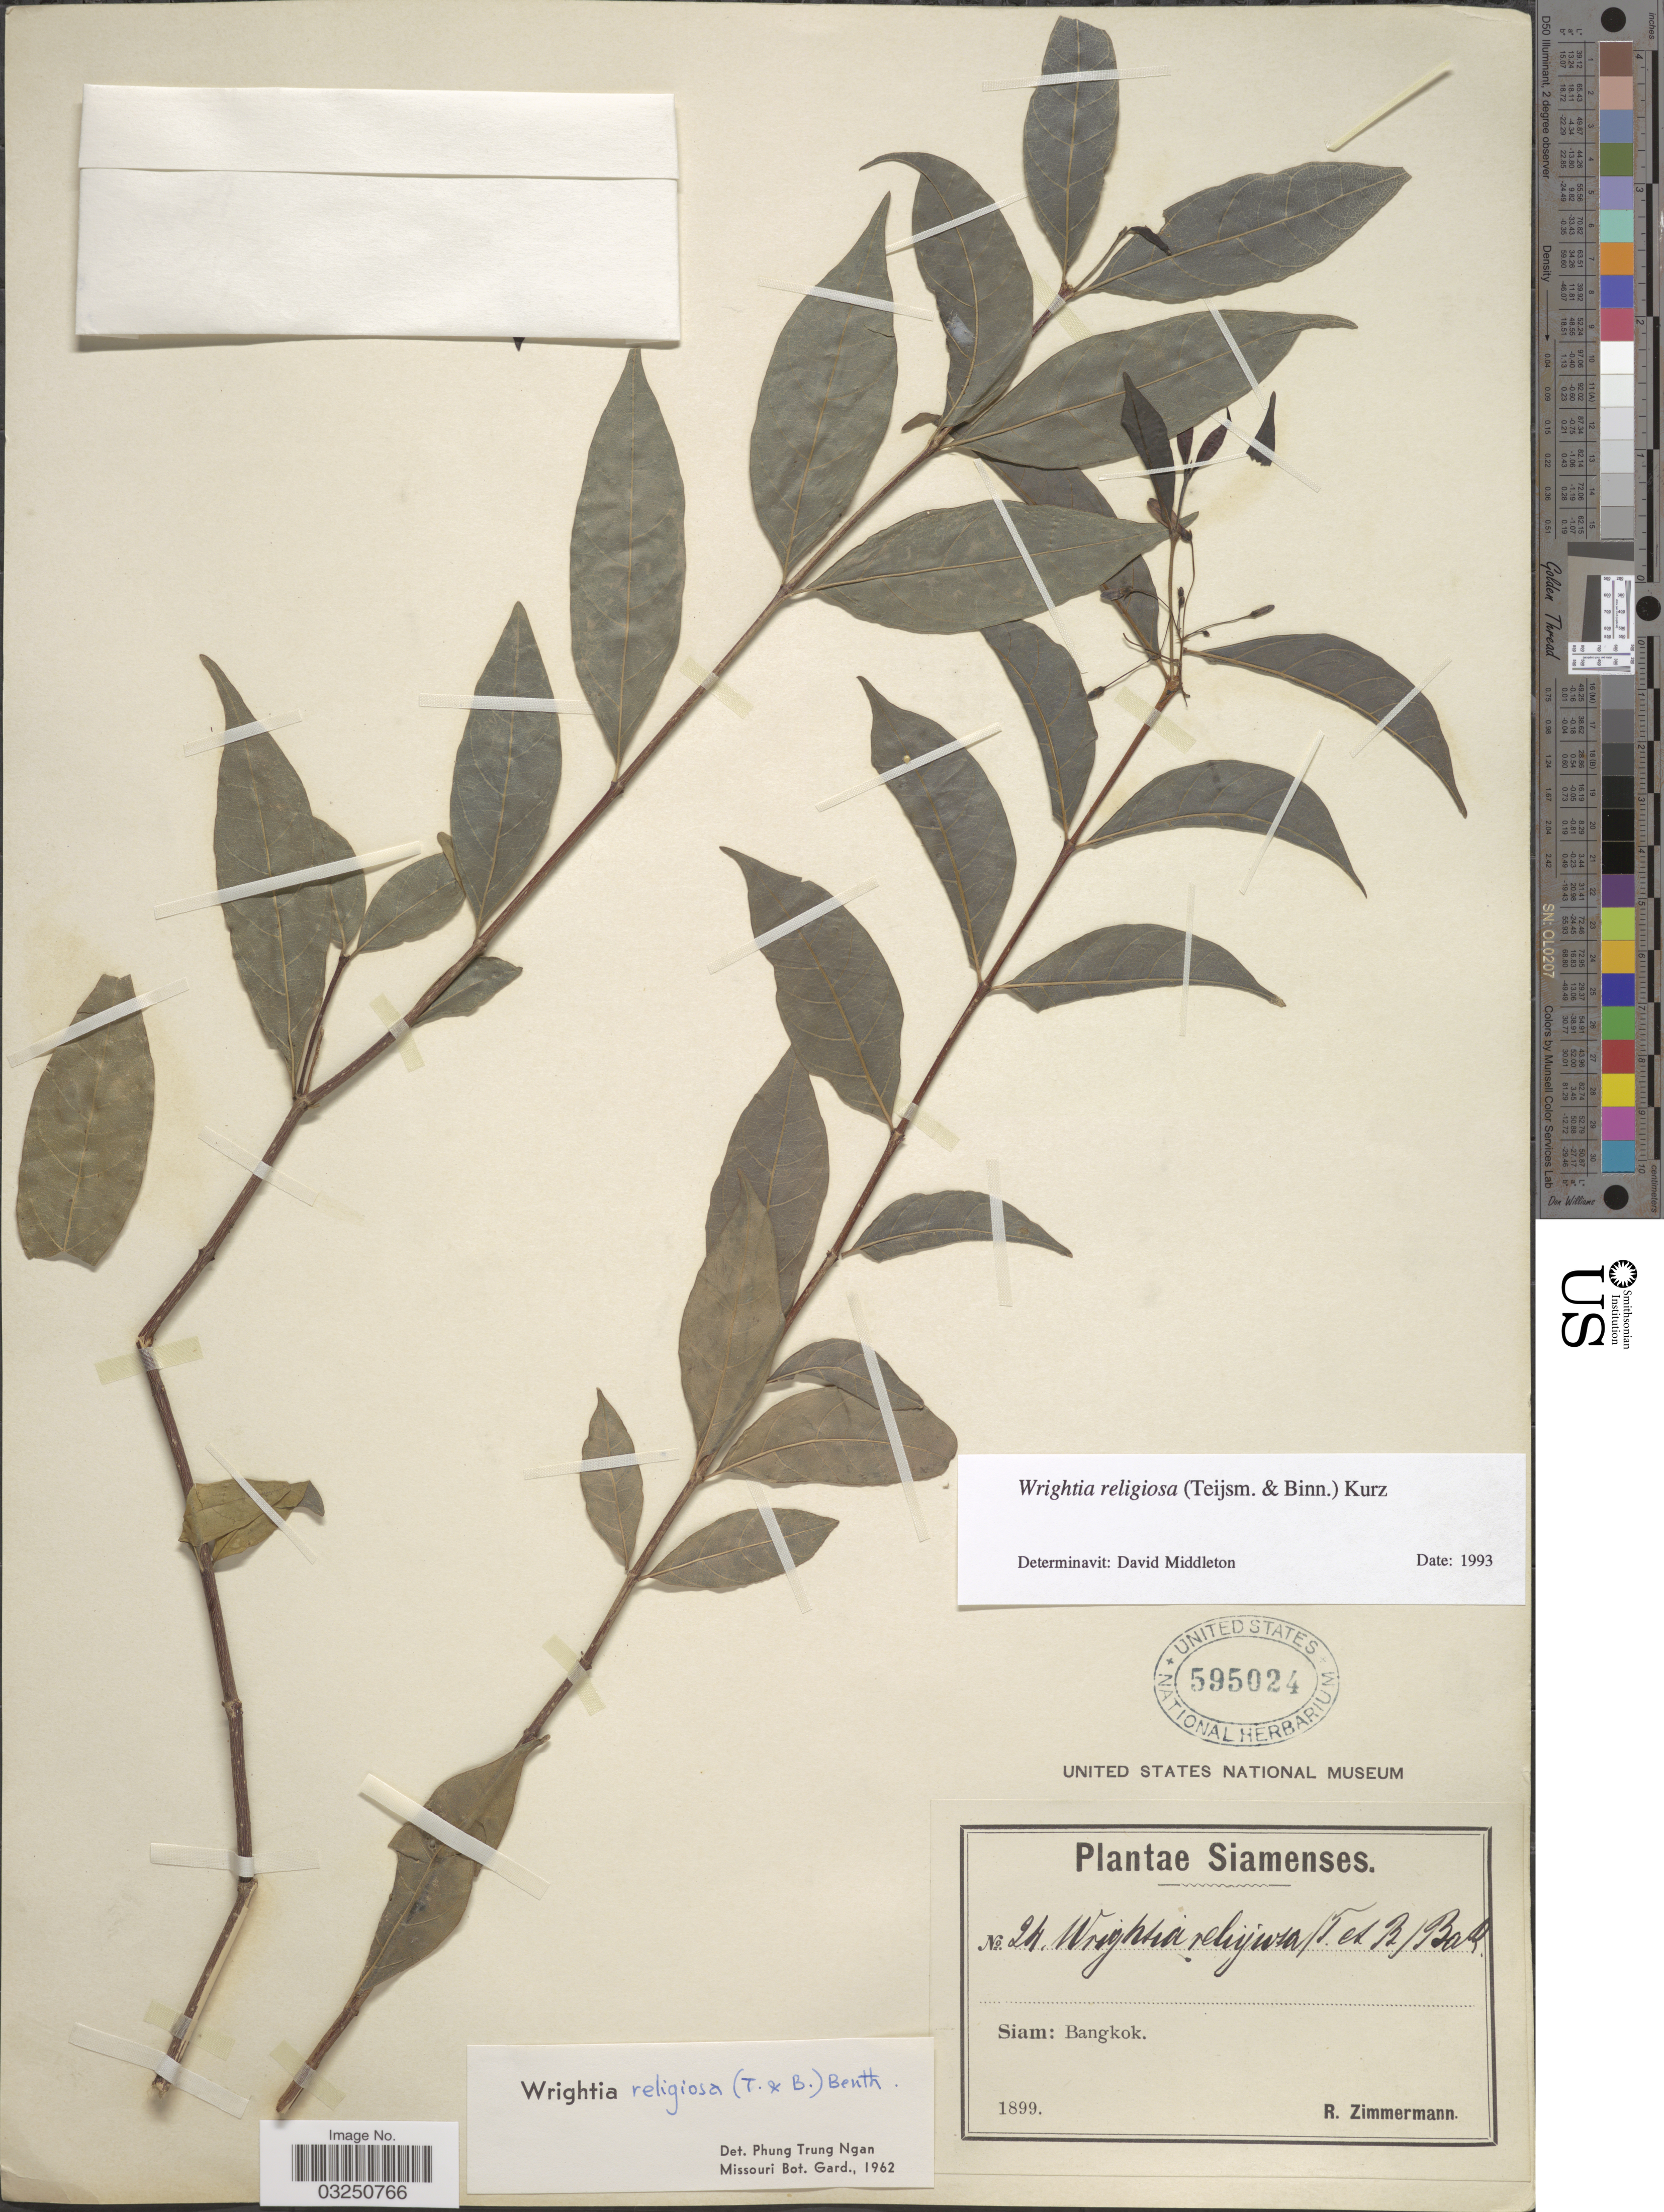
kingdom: Plantae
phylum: Tracheophyta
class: Magnoliopsida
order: Gentianales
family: Apocynaceae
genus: Wrightia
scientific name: Wrightia religiosa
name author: Benth. & Hook. f.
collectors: R. Zimmermann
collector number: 24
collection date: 1899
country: Thailand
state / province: Bangkok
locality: Siam.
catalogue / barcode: US 595024